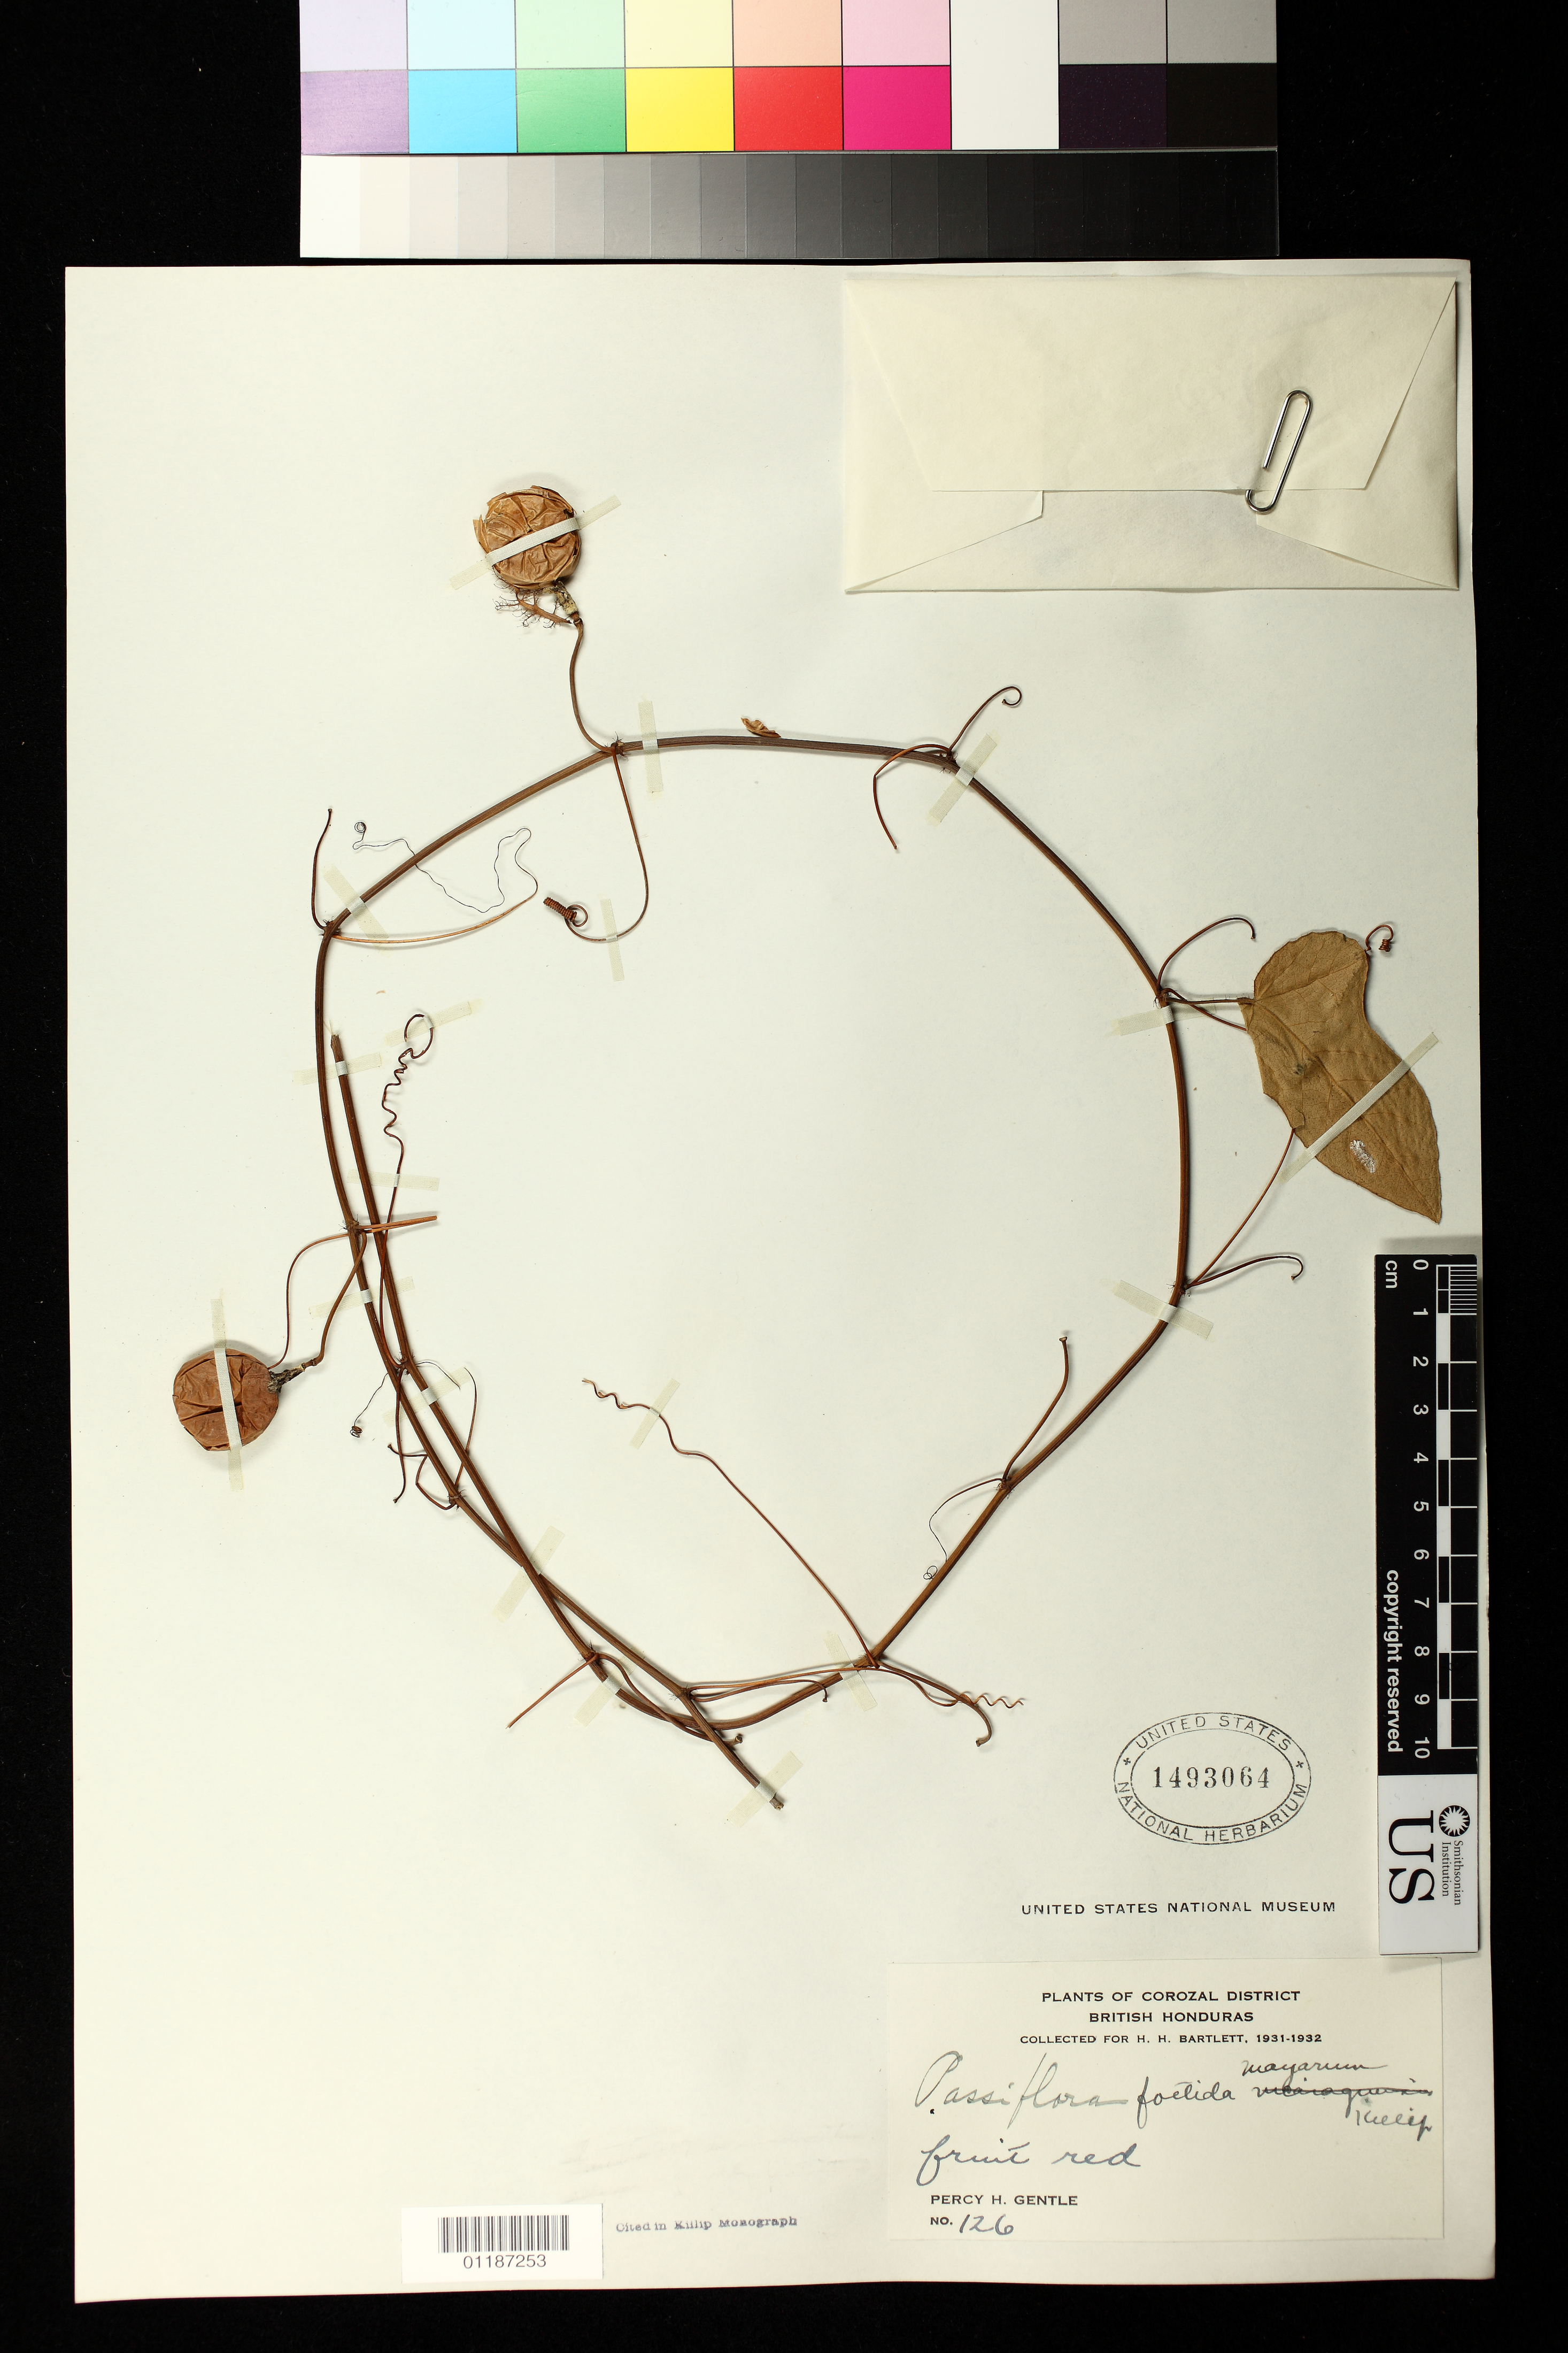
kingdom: Plantae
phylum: Tracheophyta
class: Magnoliopsida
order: Malpighiales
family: Passifloraceae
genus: Passiflora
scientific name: Passiflora foetida var. mayarum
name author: Killip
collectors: P. H. Gentle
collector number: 126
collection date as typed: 1931 to -- -- 1932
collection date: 1931/1932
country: Belize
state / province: Corozal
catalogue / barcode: US 1493064